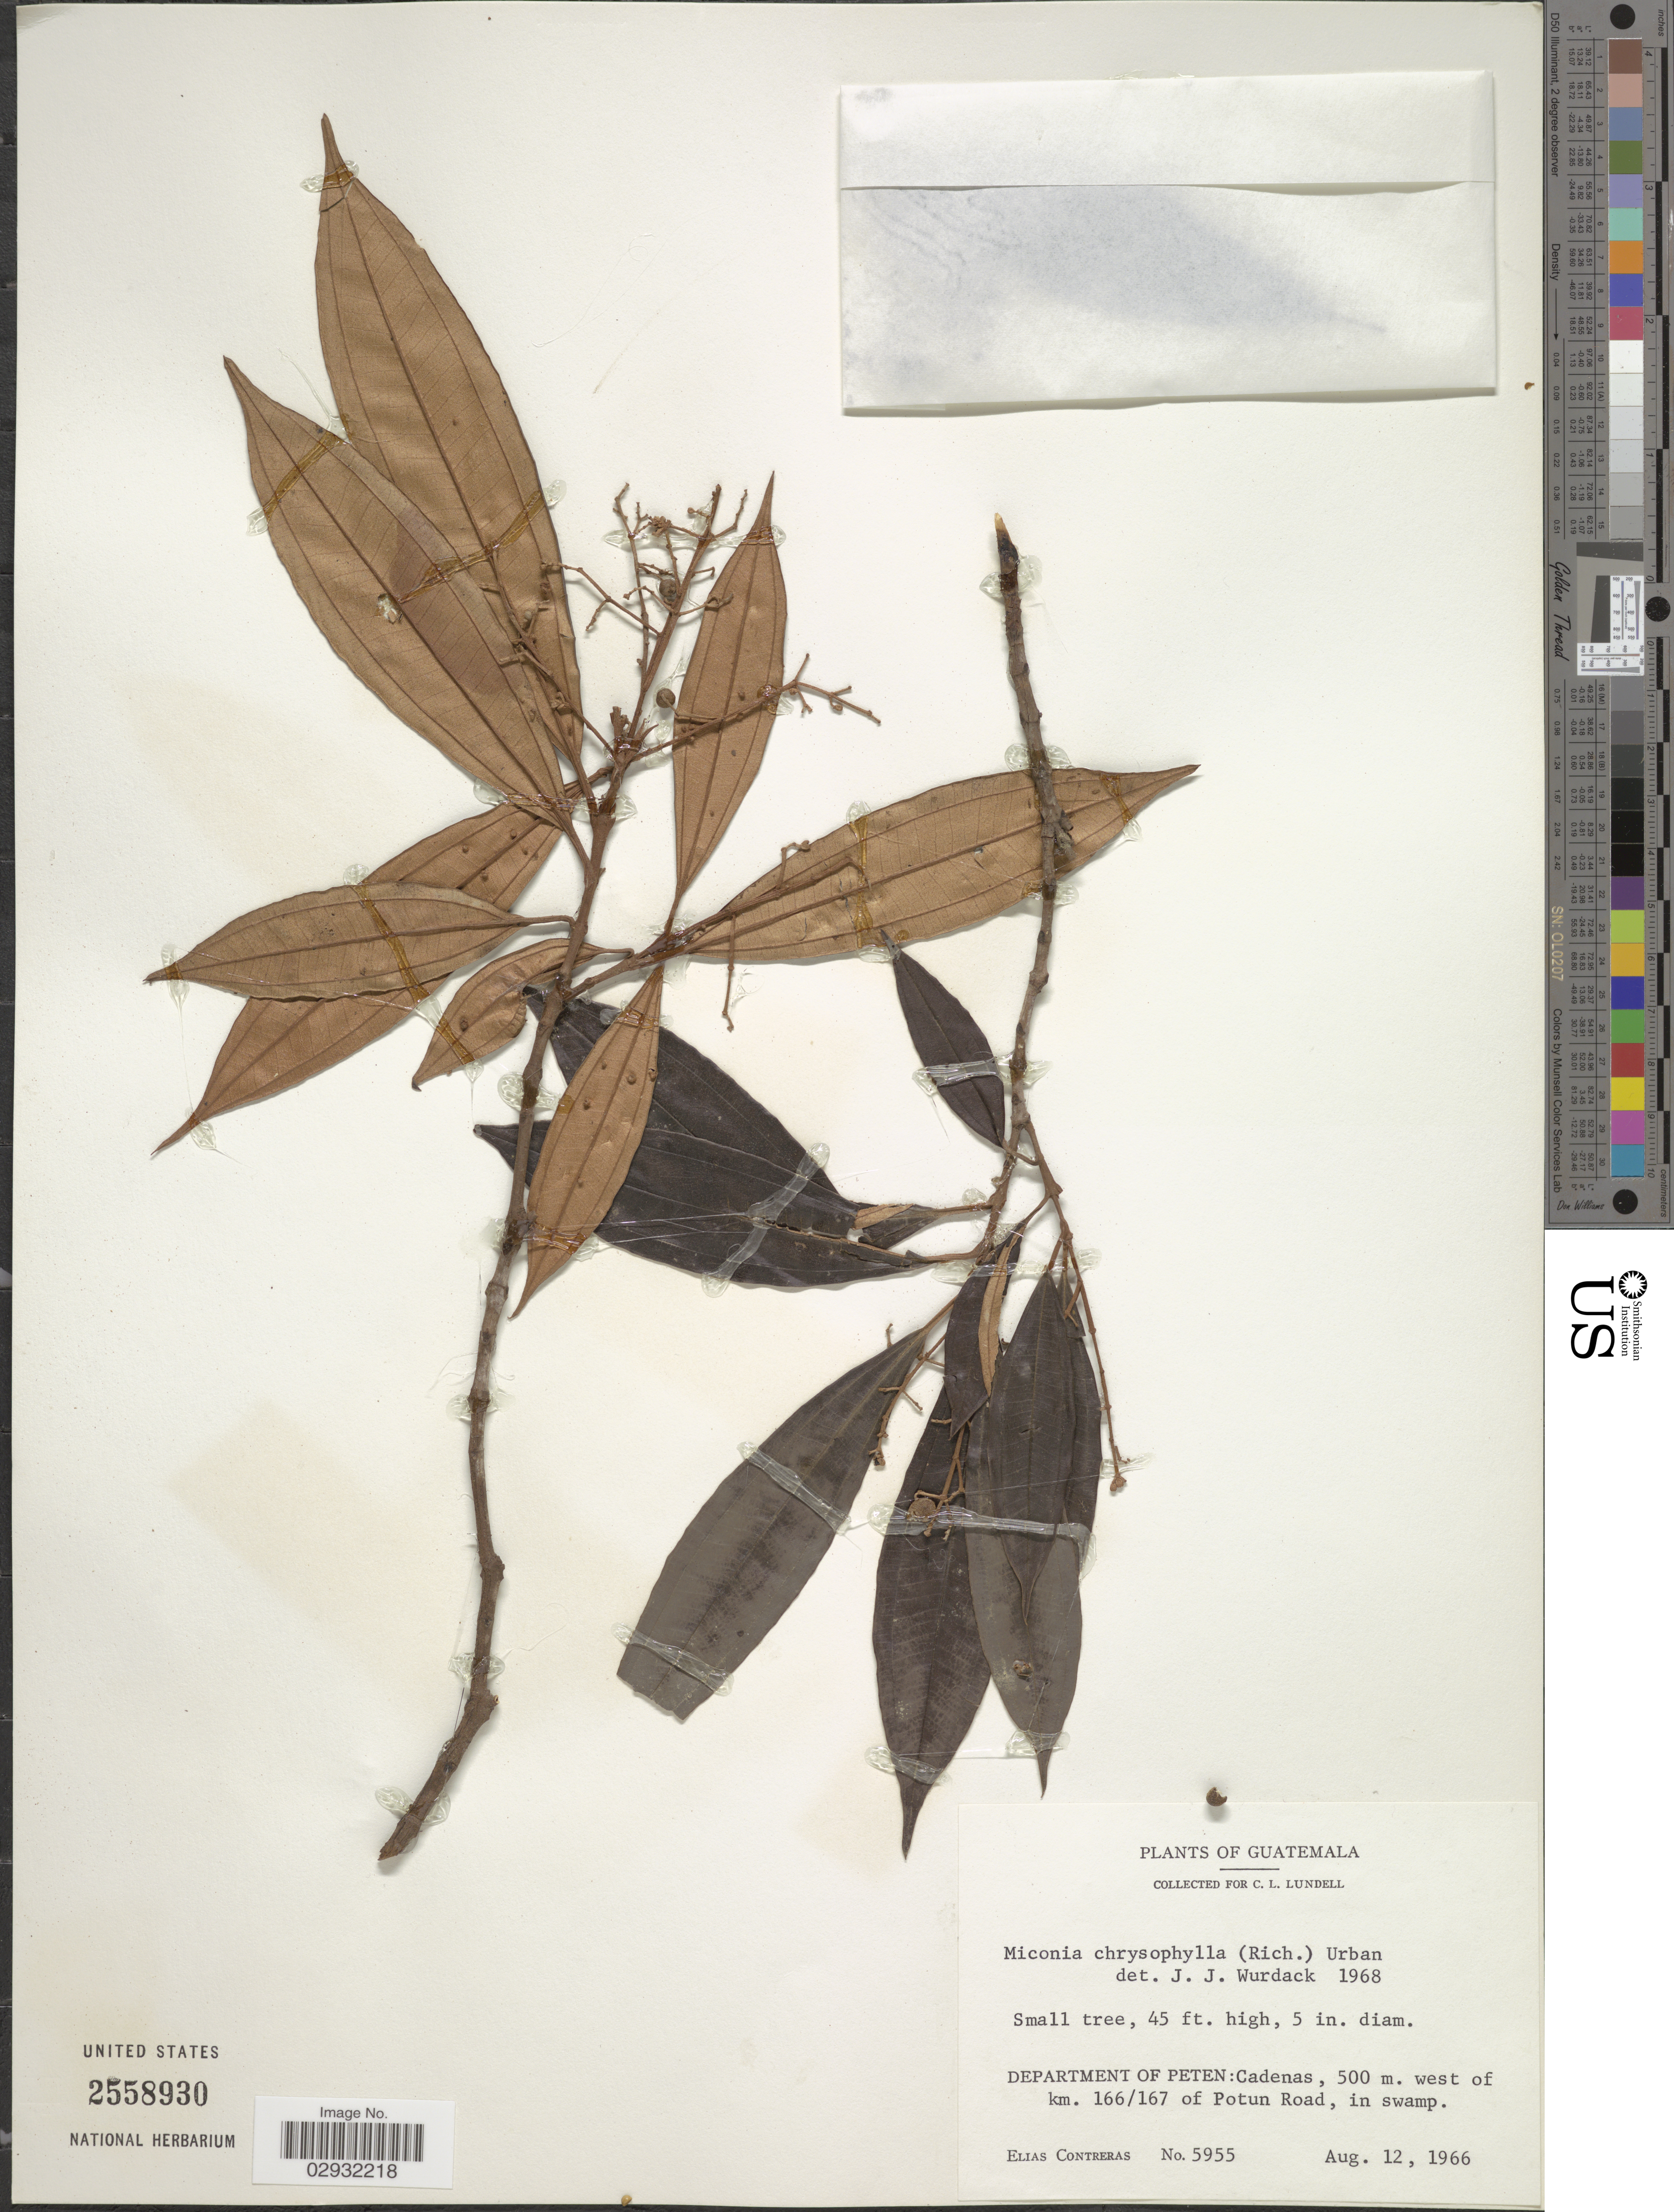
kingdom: Plantae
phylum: Tracheophyta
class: Magnoliopsida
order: Myrtales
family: Melastomataceae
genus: Miconia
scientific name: Miconia chrysophylla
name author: (Rich.) Urb.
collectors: E. Contreras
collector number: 5955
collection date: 1966-08-12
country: Guatemala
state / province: El Petén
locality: Department of Peten: Cadenas, west of km. 166/167 of Potun Road, in swamp.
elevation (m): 500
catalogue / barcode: US 2558930